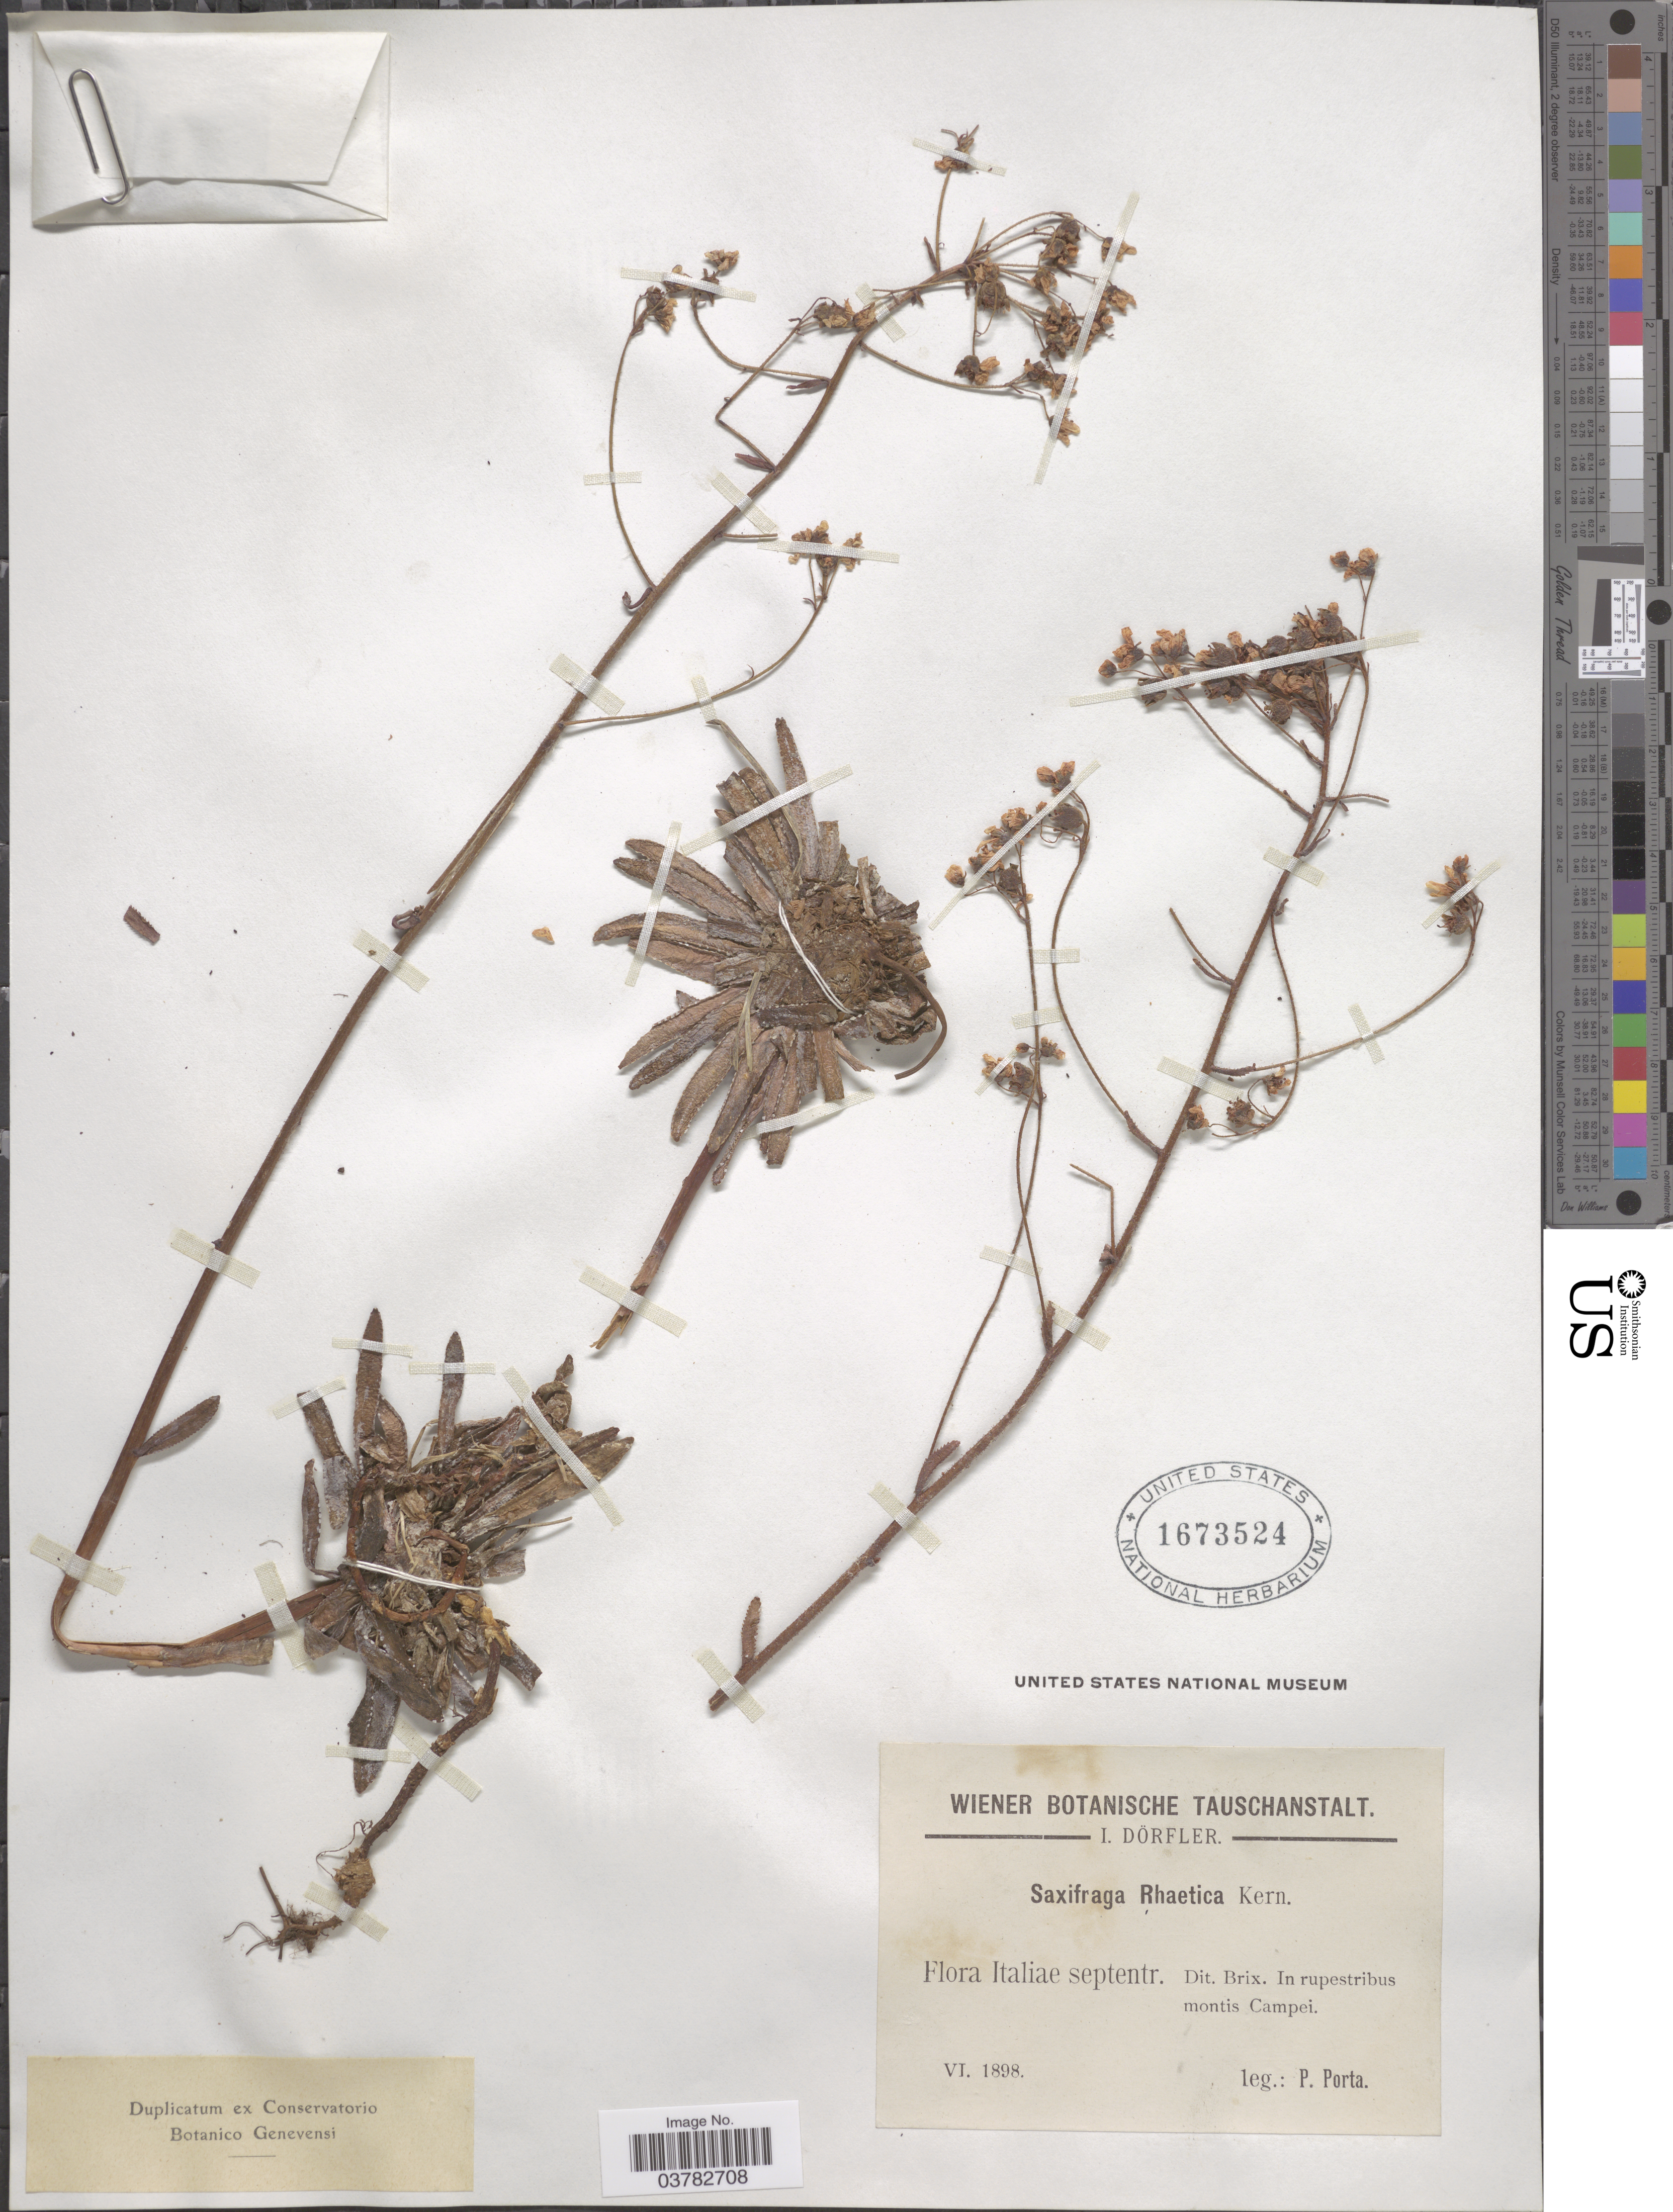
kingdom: Plantae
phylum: Tracheophyta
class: Magnoliopsida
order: Saxifragales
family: Saxifragaceae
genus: Saxifraga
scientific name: Saxifraga rhaetica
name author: A. Kern.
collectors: P. Porta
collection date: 1898-06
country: Italy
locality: Iltaliae septentr. Dit. Brix. In rupestribus montis Campei.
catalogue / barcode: US 1673524